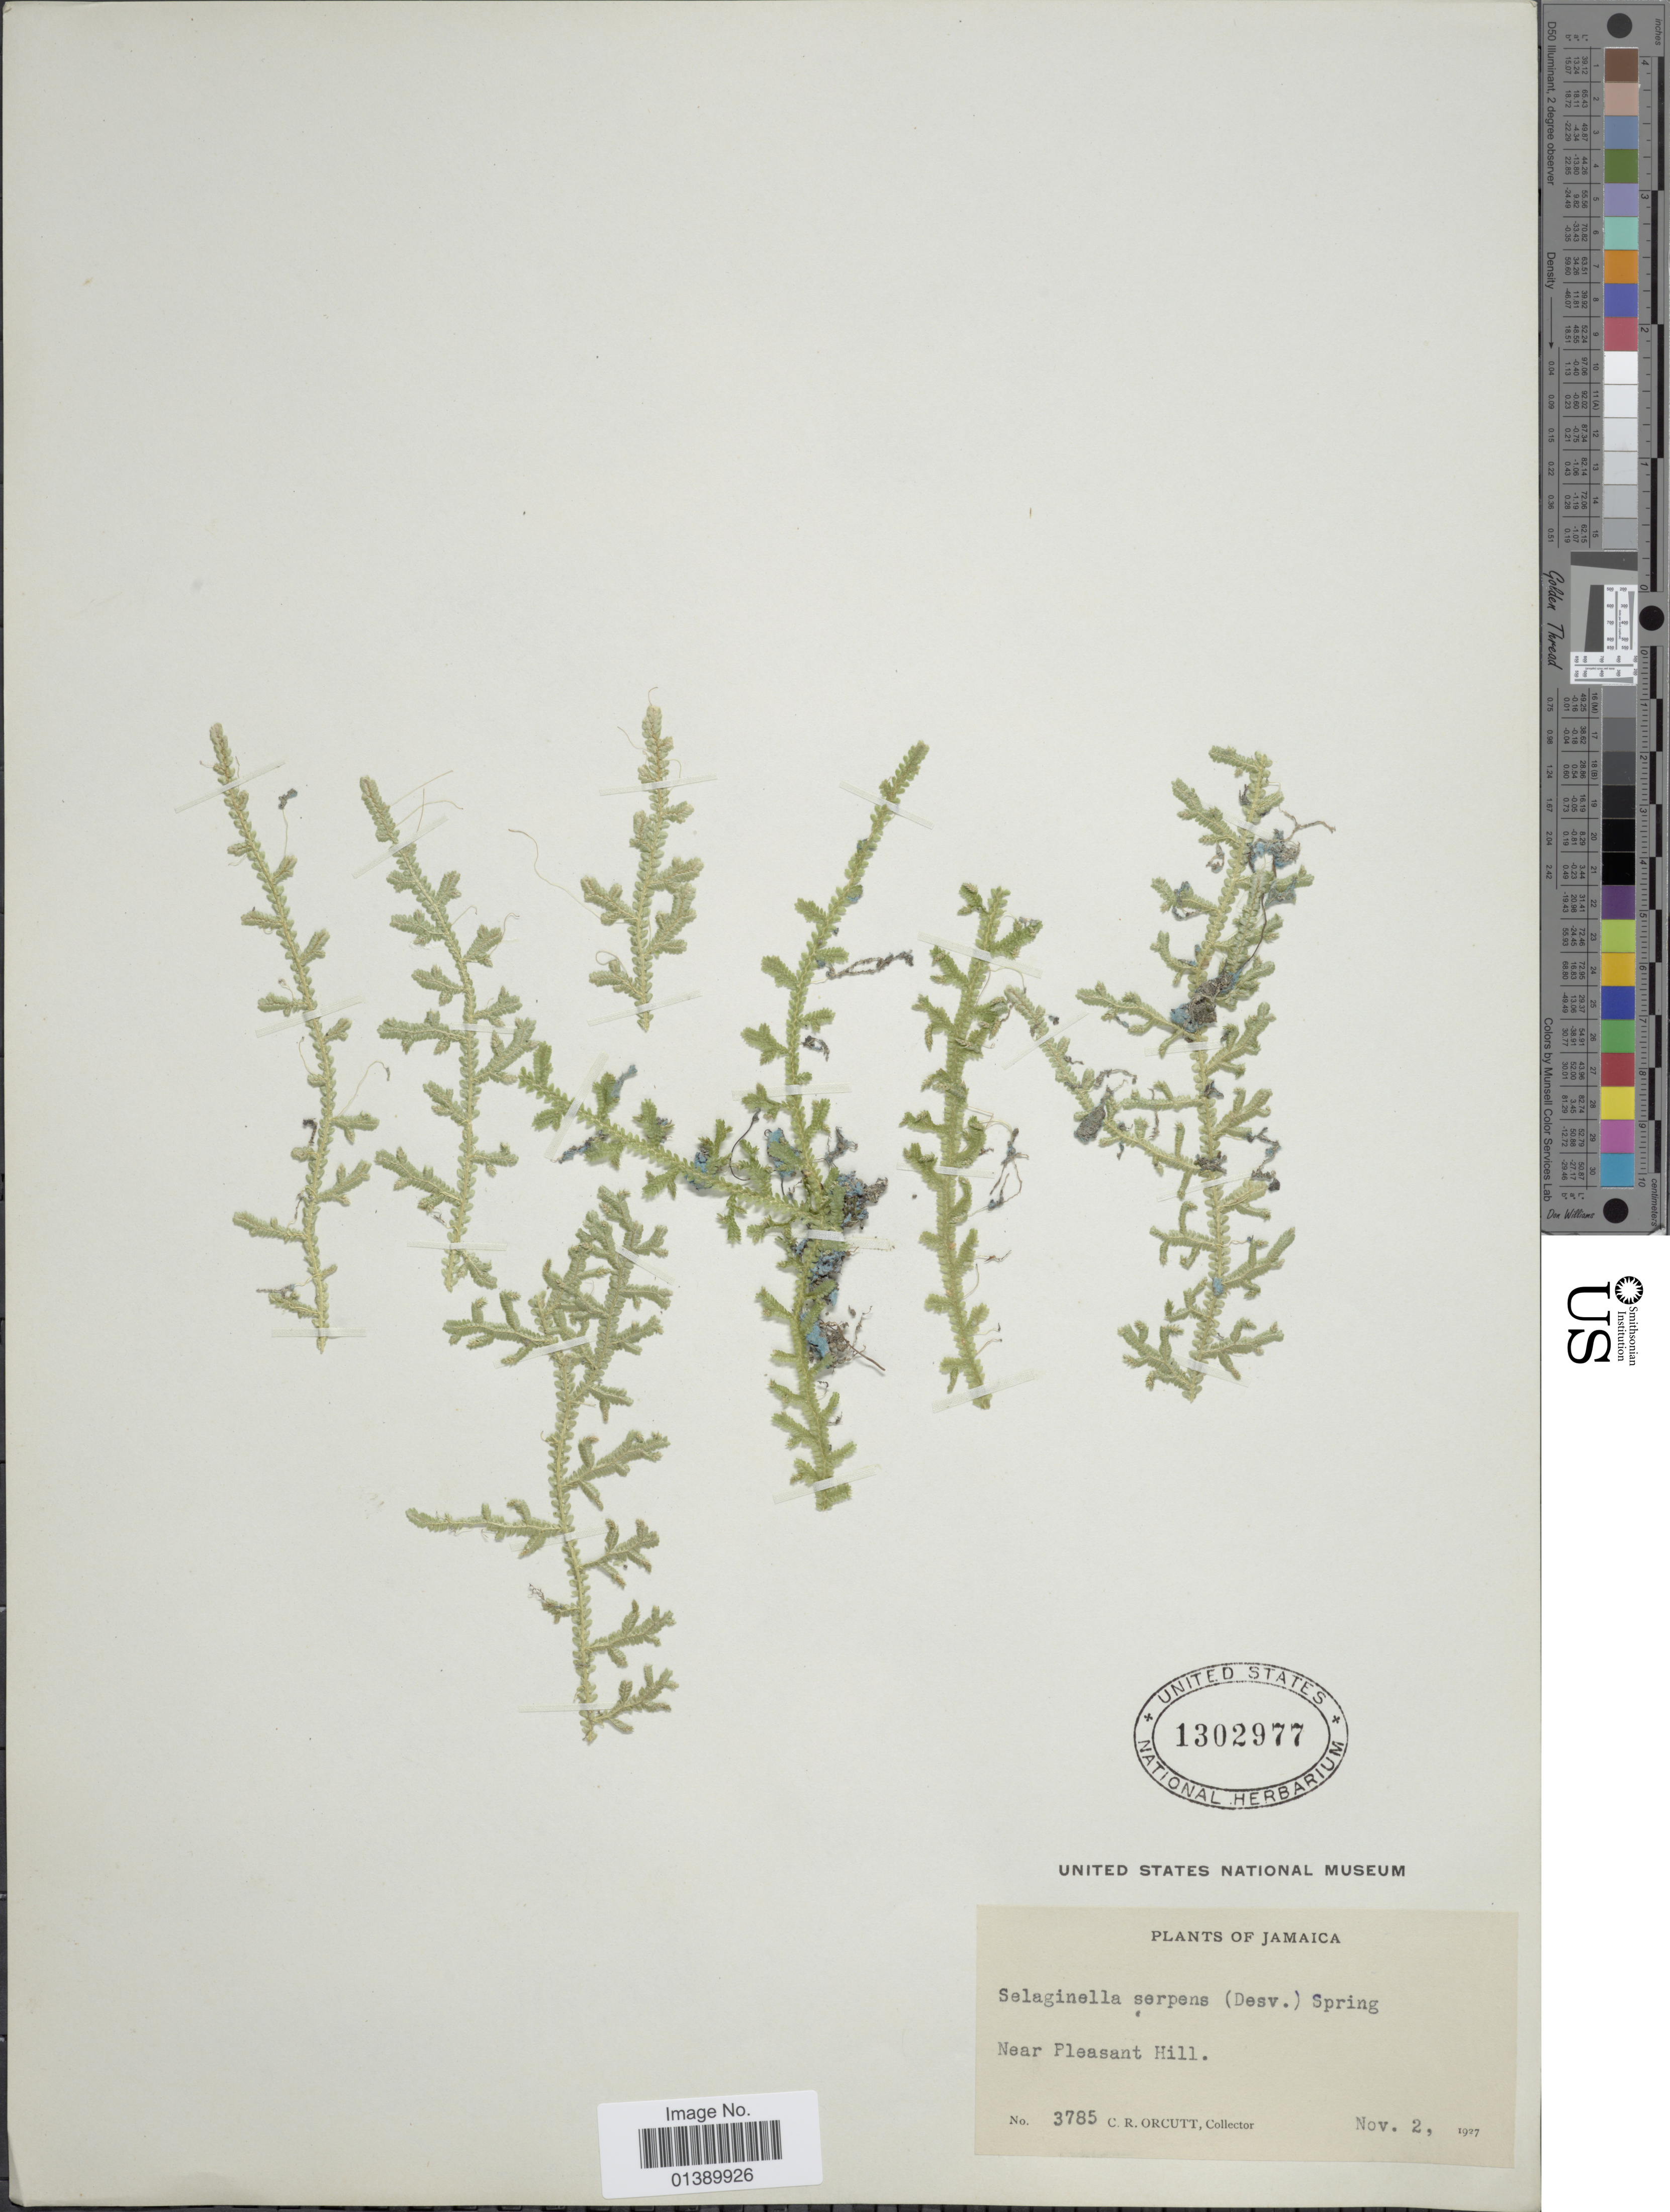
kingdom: Plantae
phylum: Tracheophyta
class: Lycopodiopsida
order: Selaginellales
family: Selaginellaceae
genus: Selaginella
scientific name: Selaginella serpens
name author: (Desv. ex Poir.) Spring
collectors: C. R. Orcutt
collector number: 3785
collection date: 1927-11-02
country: Jamaica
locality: Near Pleasant Hill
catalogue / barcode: US 1302977